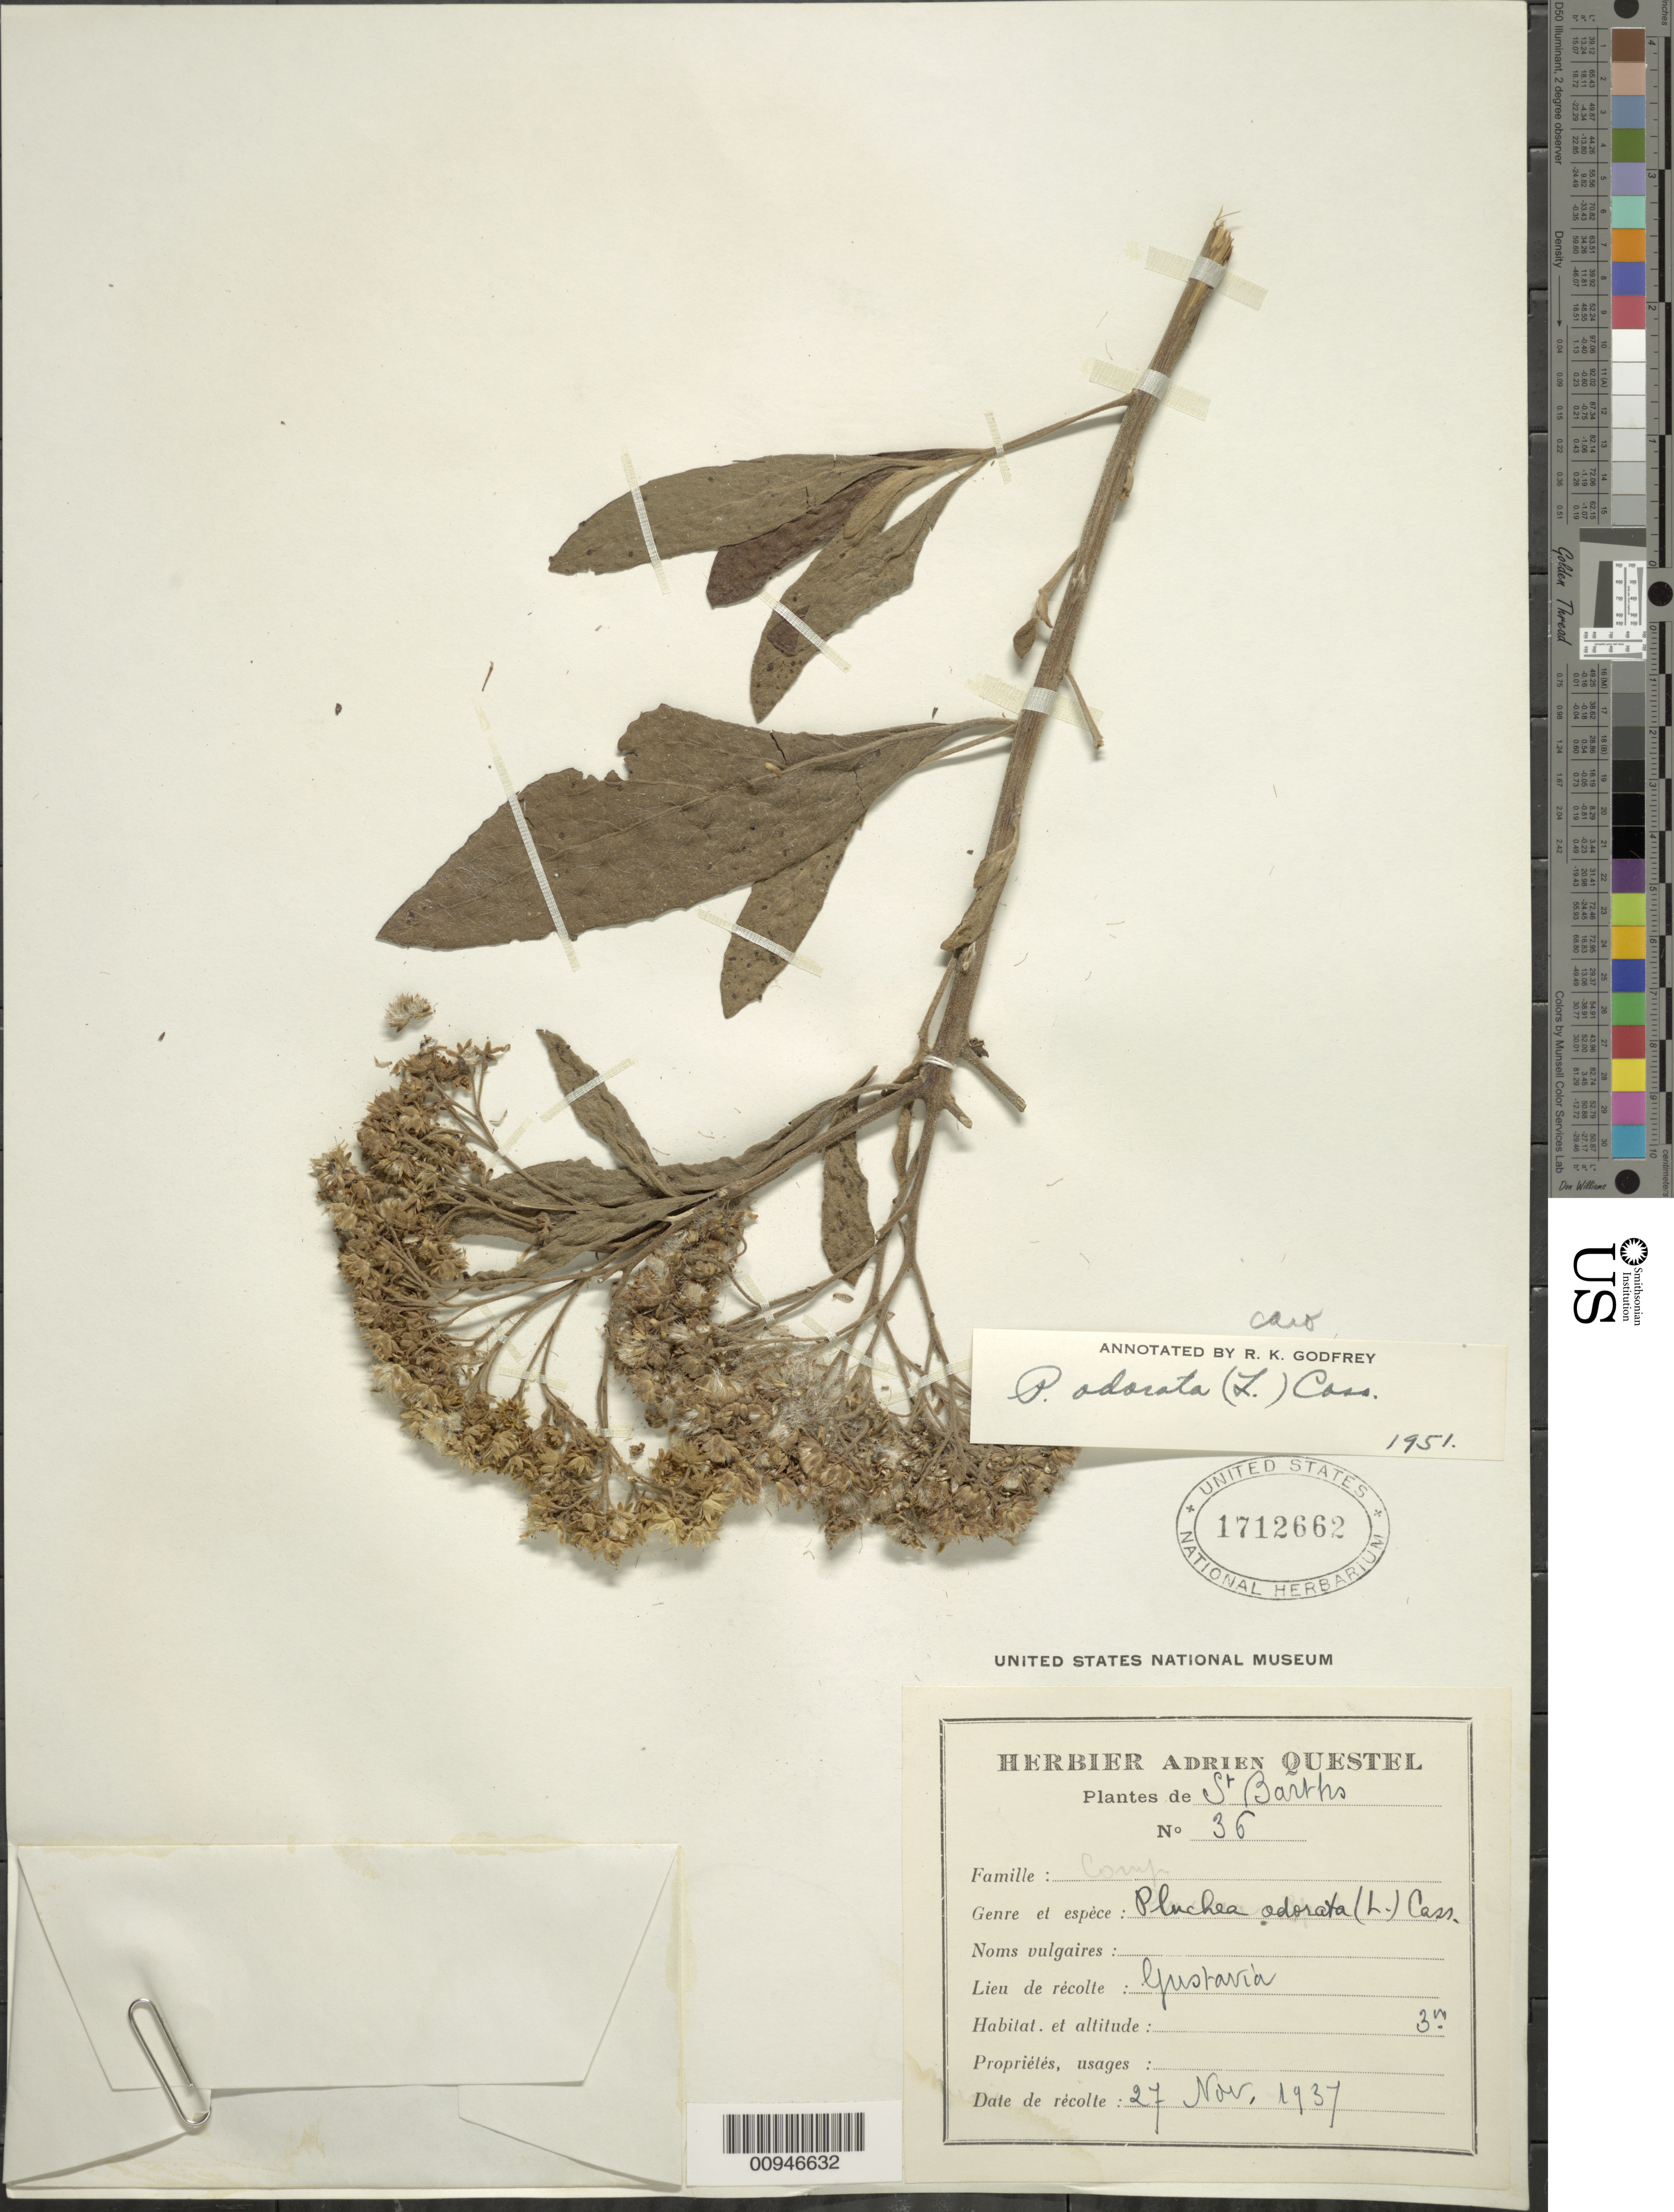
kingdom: Plantae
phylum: Tracheophyta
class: Magnoliopsida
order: Asterales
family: Asteraceae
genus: Pluchea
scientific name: Pluchea carolinensis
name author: (Jacq.) D. Don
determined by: Godfrey, R. K.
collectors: A. Questel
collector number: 36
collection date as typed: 27 Nov 1937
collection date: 1937-11-27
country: Saint Barthélemy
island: St. Barthélemy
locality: Gustavia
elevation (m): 3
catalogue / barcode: US 1712662